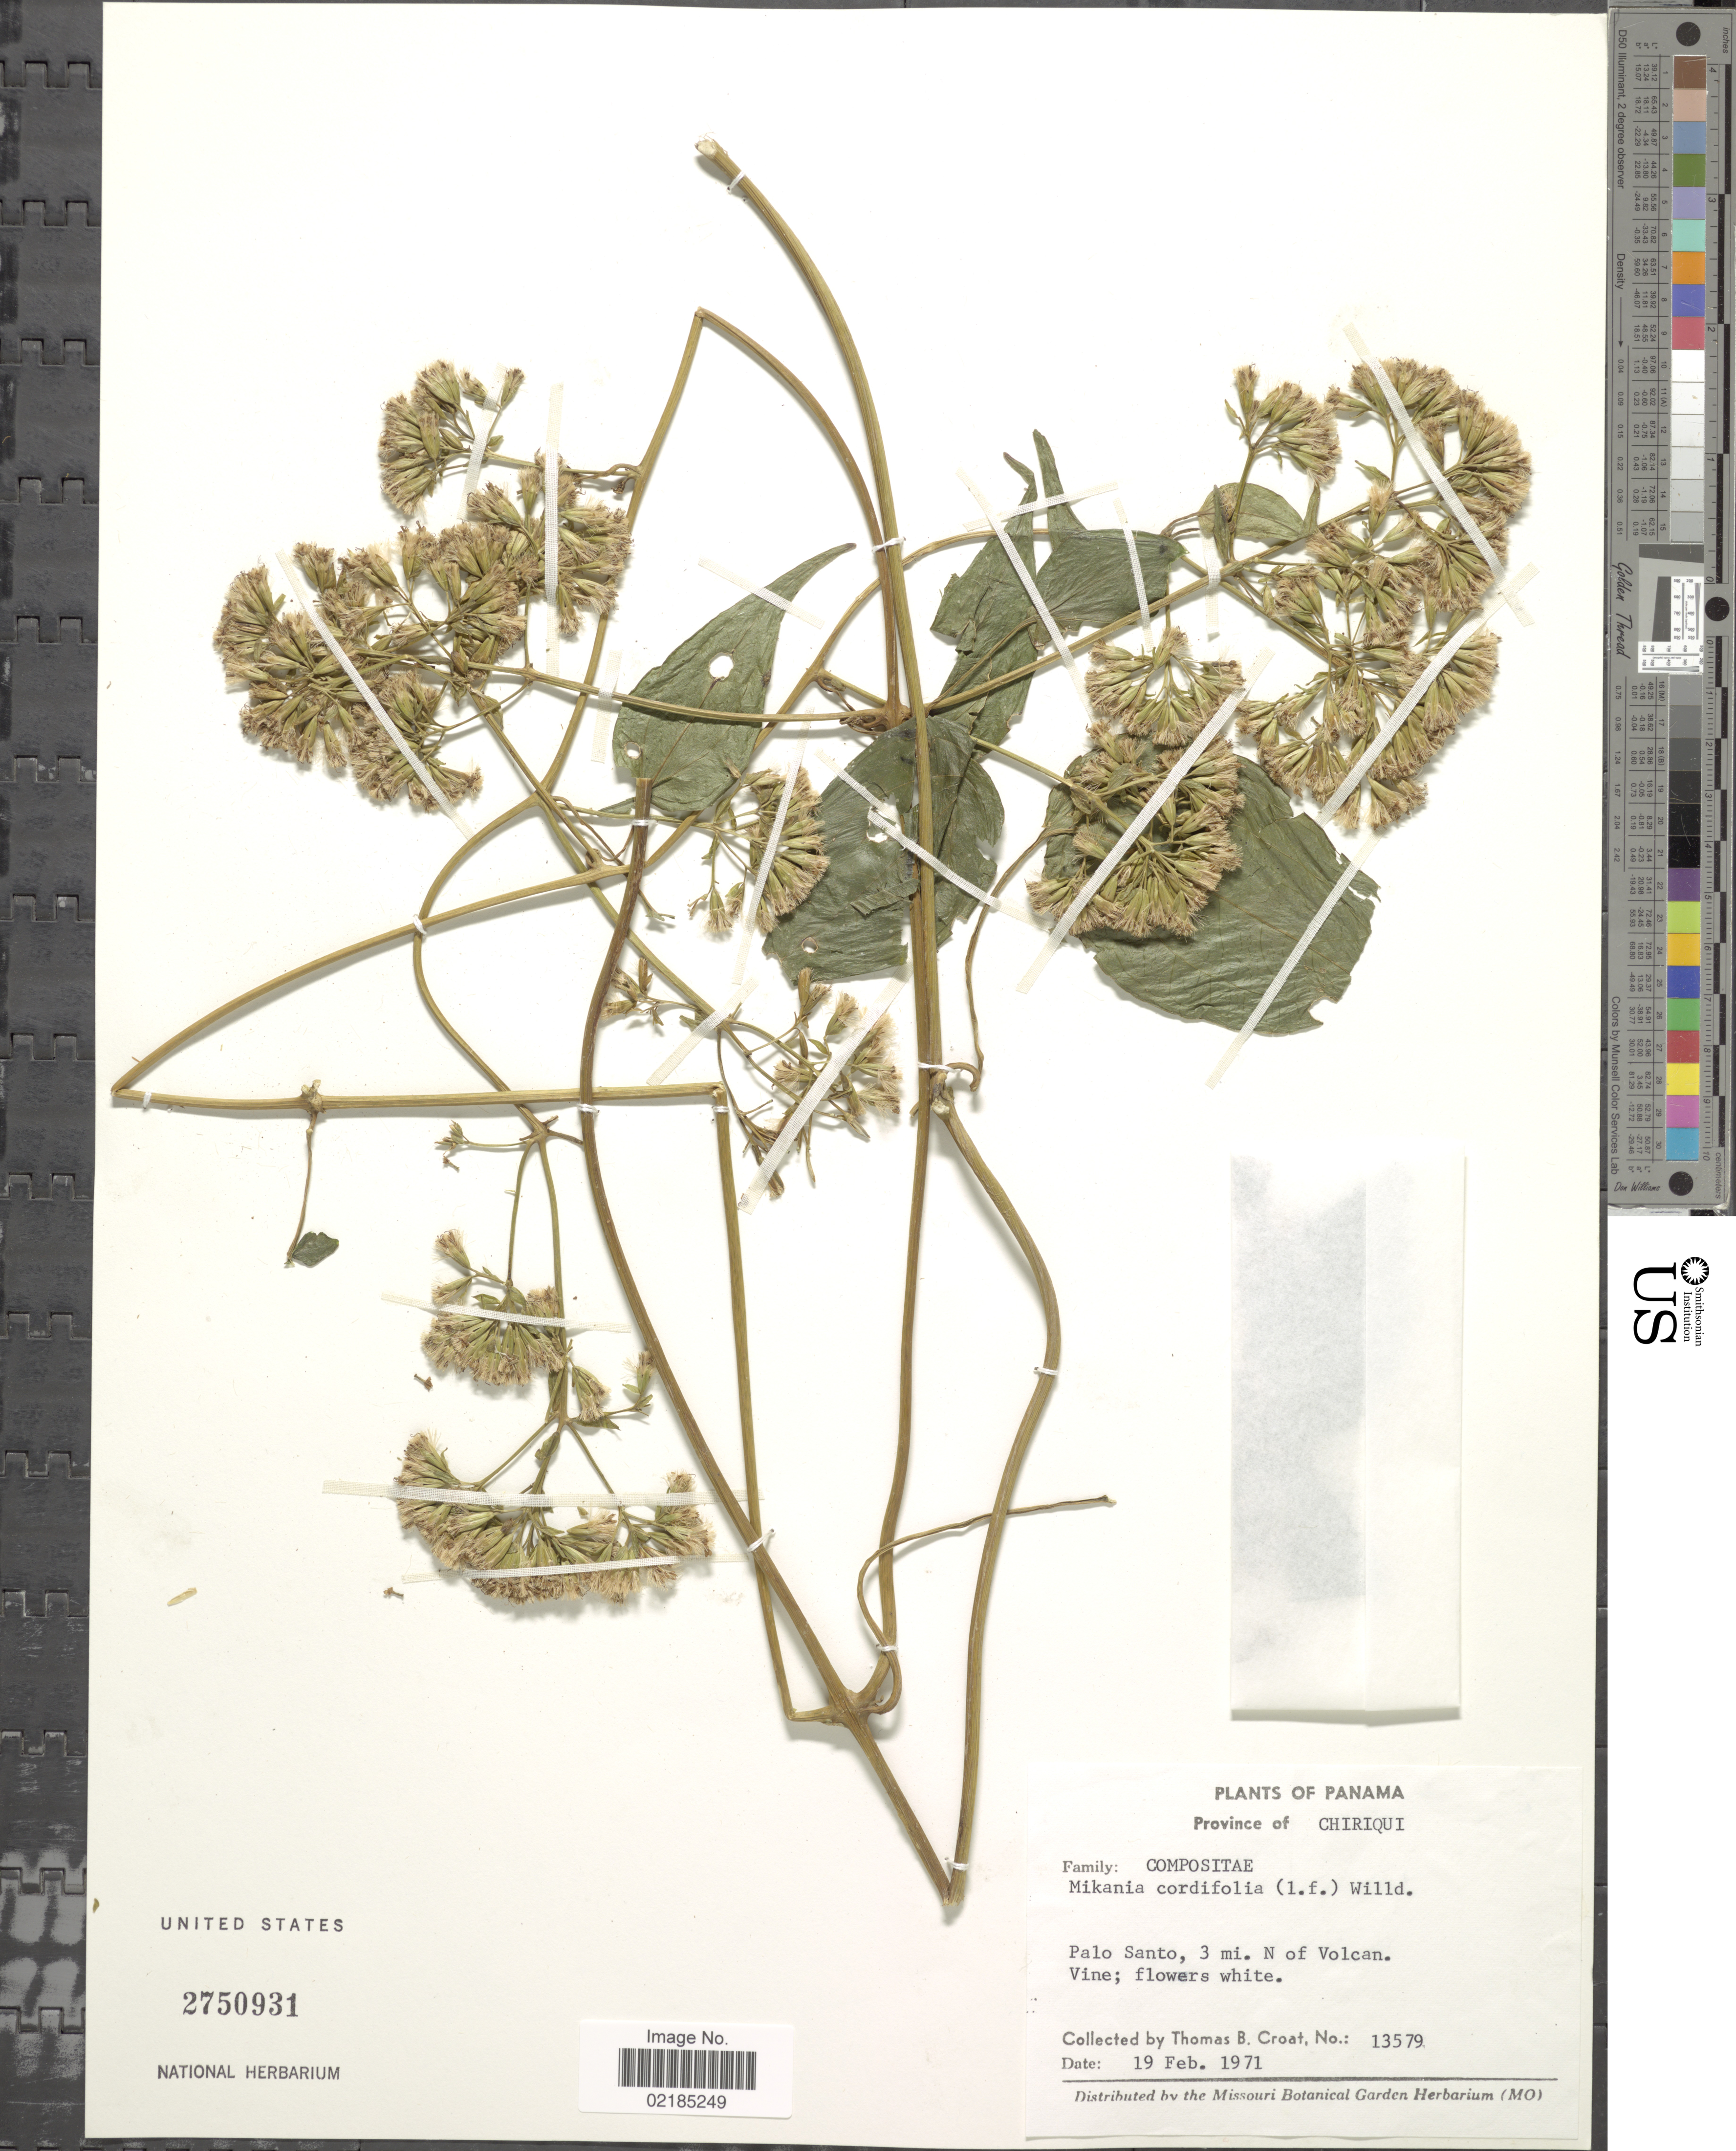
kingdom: Plantae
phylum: Tracheophyta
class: Magnoliopsida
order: Asterales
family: Asteraceae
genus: Mikania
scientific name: Mikania gonzalesii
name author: B.L. Rob. & Greenm.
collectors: T. B. Croat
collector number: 13579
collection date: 1971-02-19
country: Panama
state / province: Chiriqui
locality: Palo Santo, 3 mi. N of volcan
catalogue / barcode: US 2750931